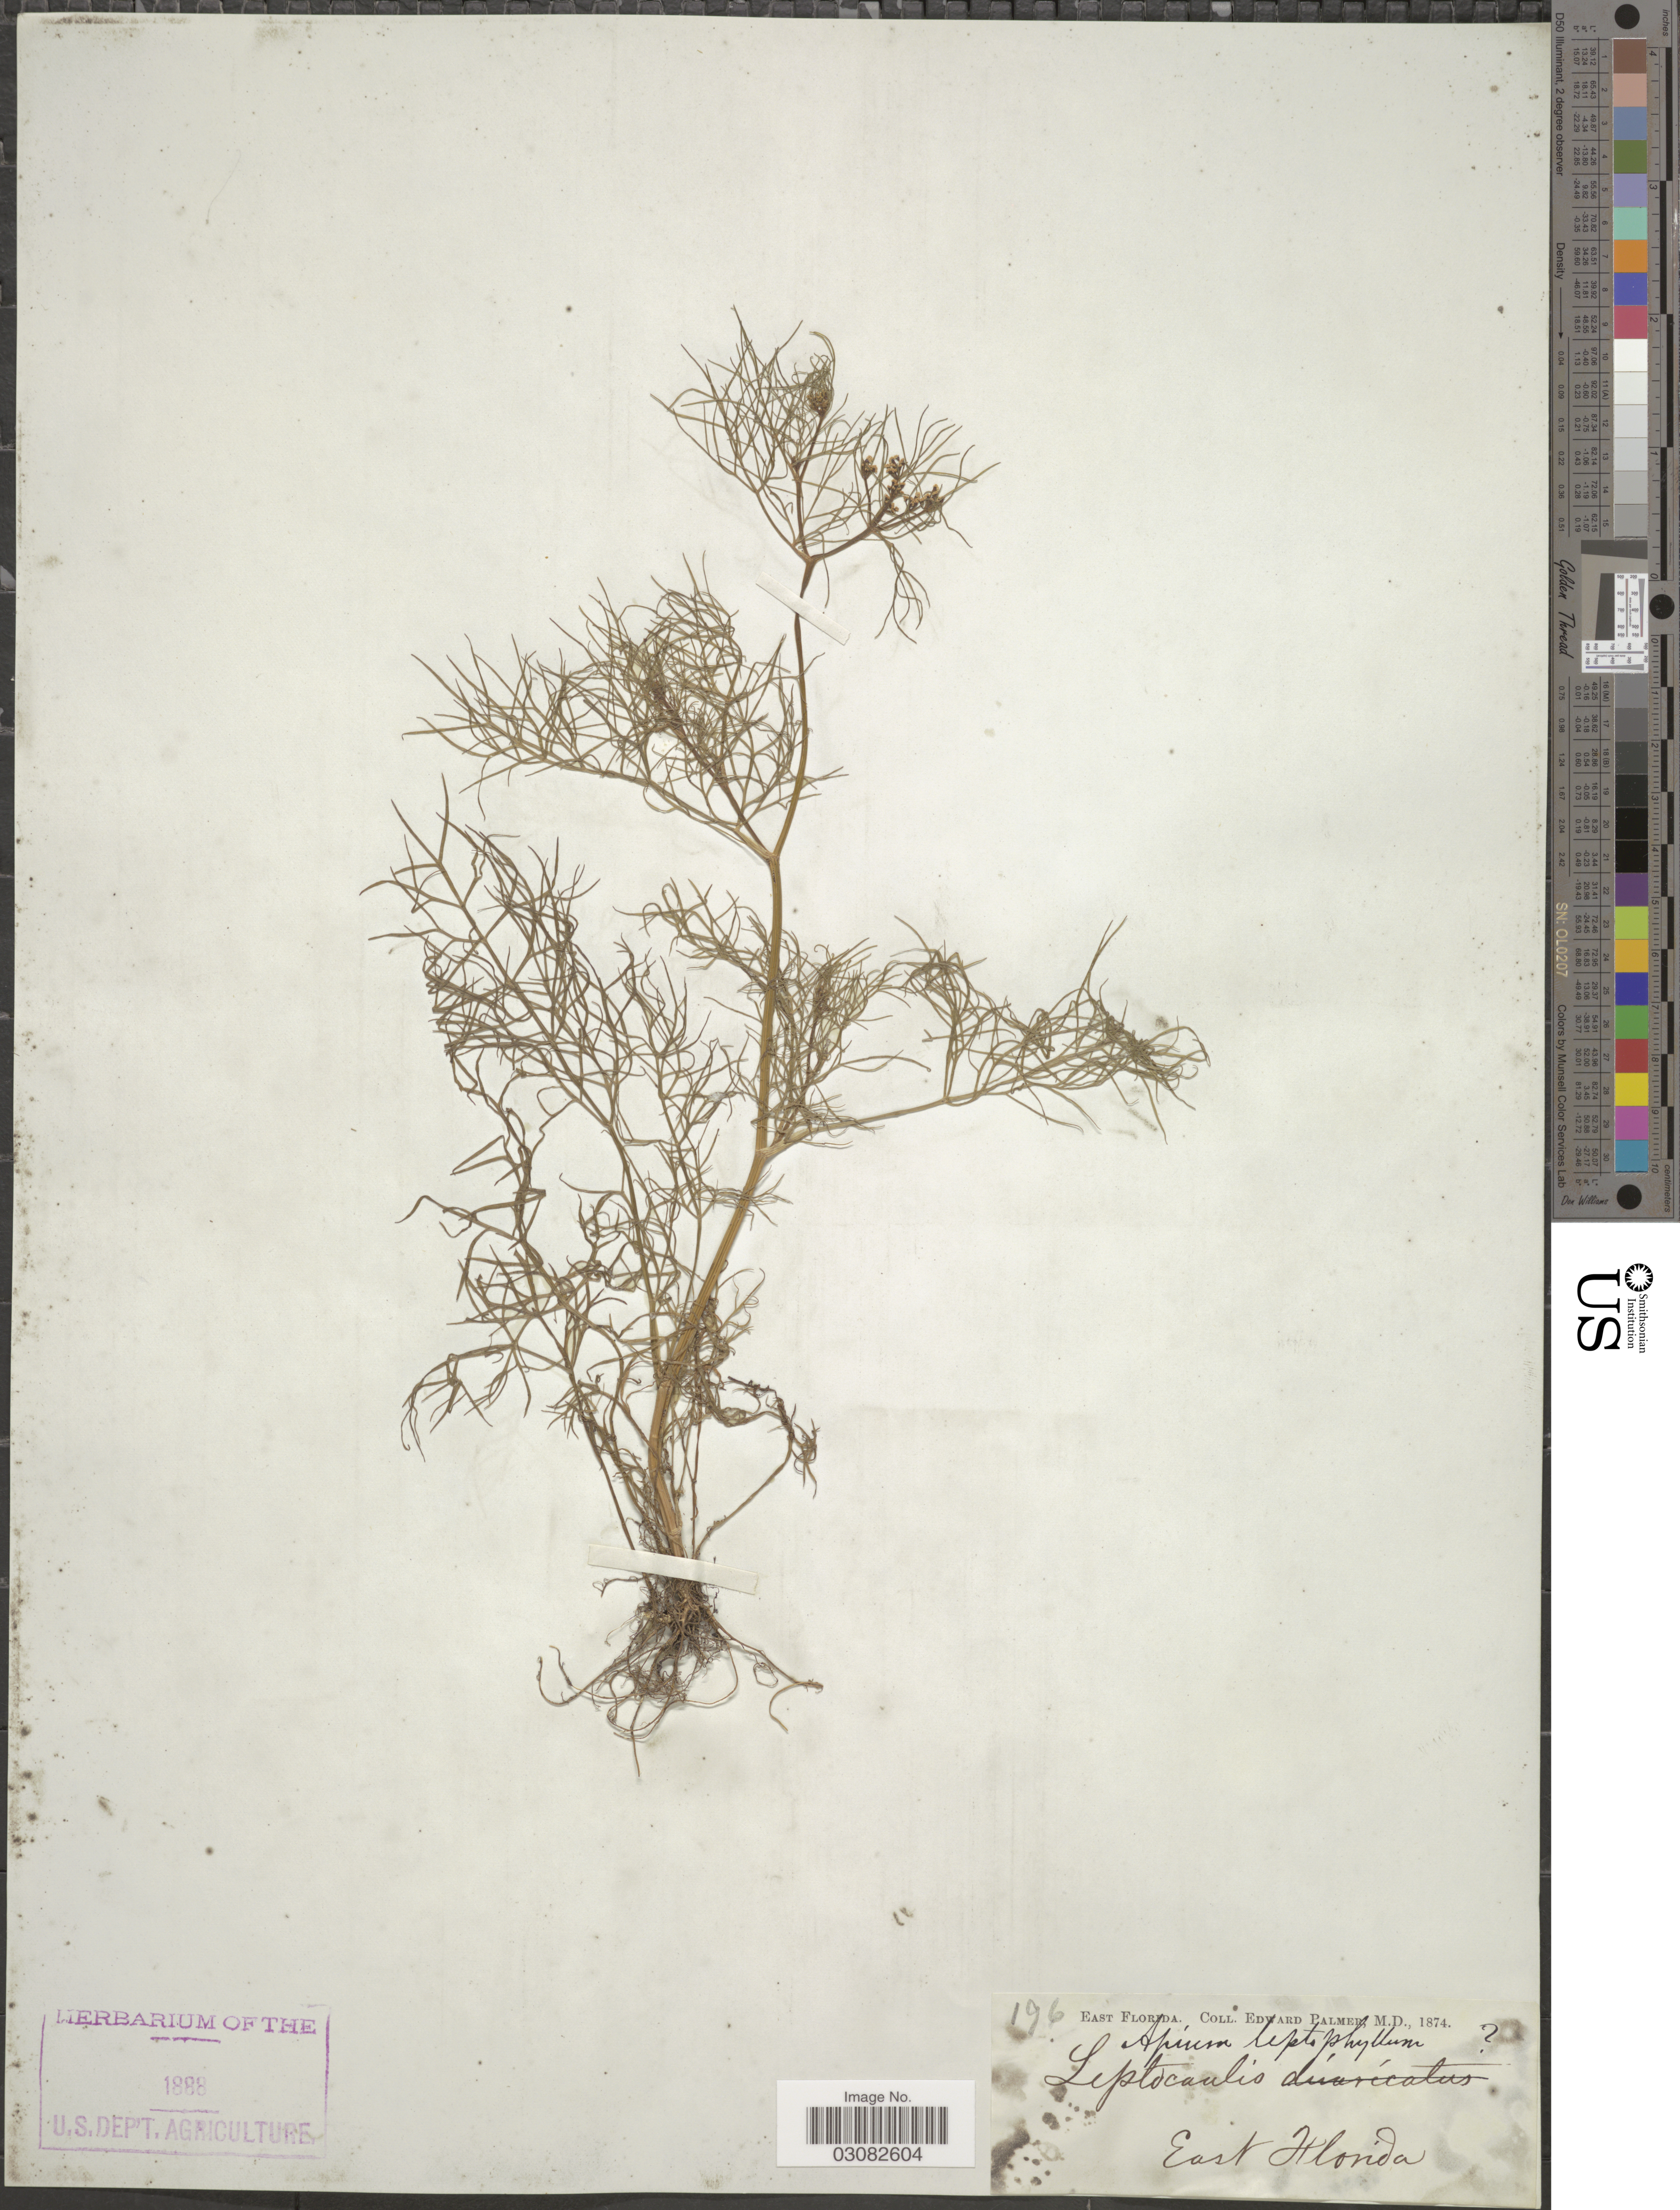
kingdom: Plantae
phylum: Tracheophyta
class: Magnoliopsida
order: Apiales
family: Apiaceae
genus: Apium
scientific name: Apium ammi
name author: (Jacq.) Urb.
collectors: E. Palmer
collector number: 196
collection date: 1874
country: United States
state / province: Florida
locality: East Florida.